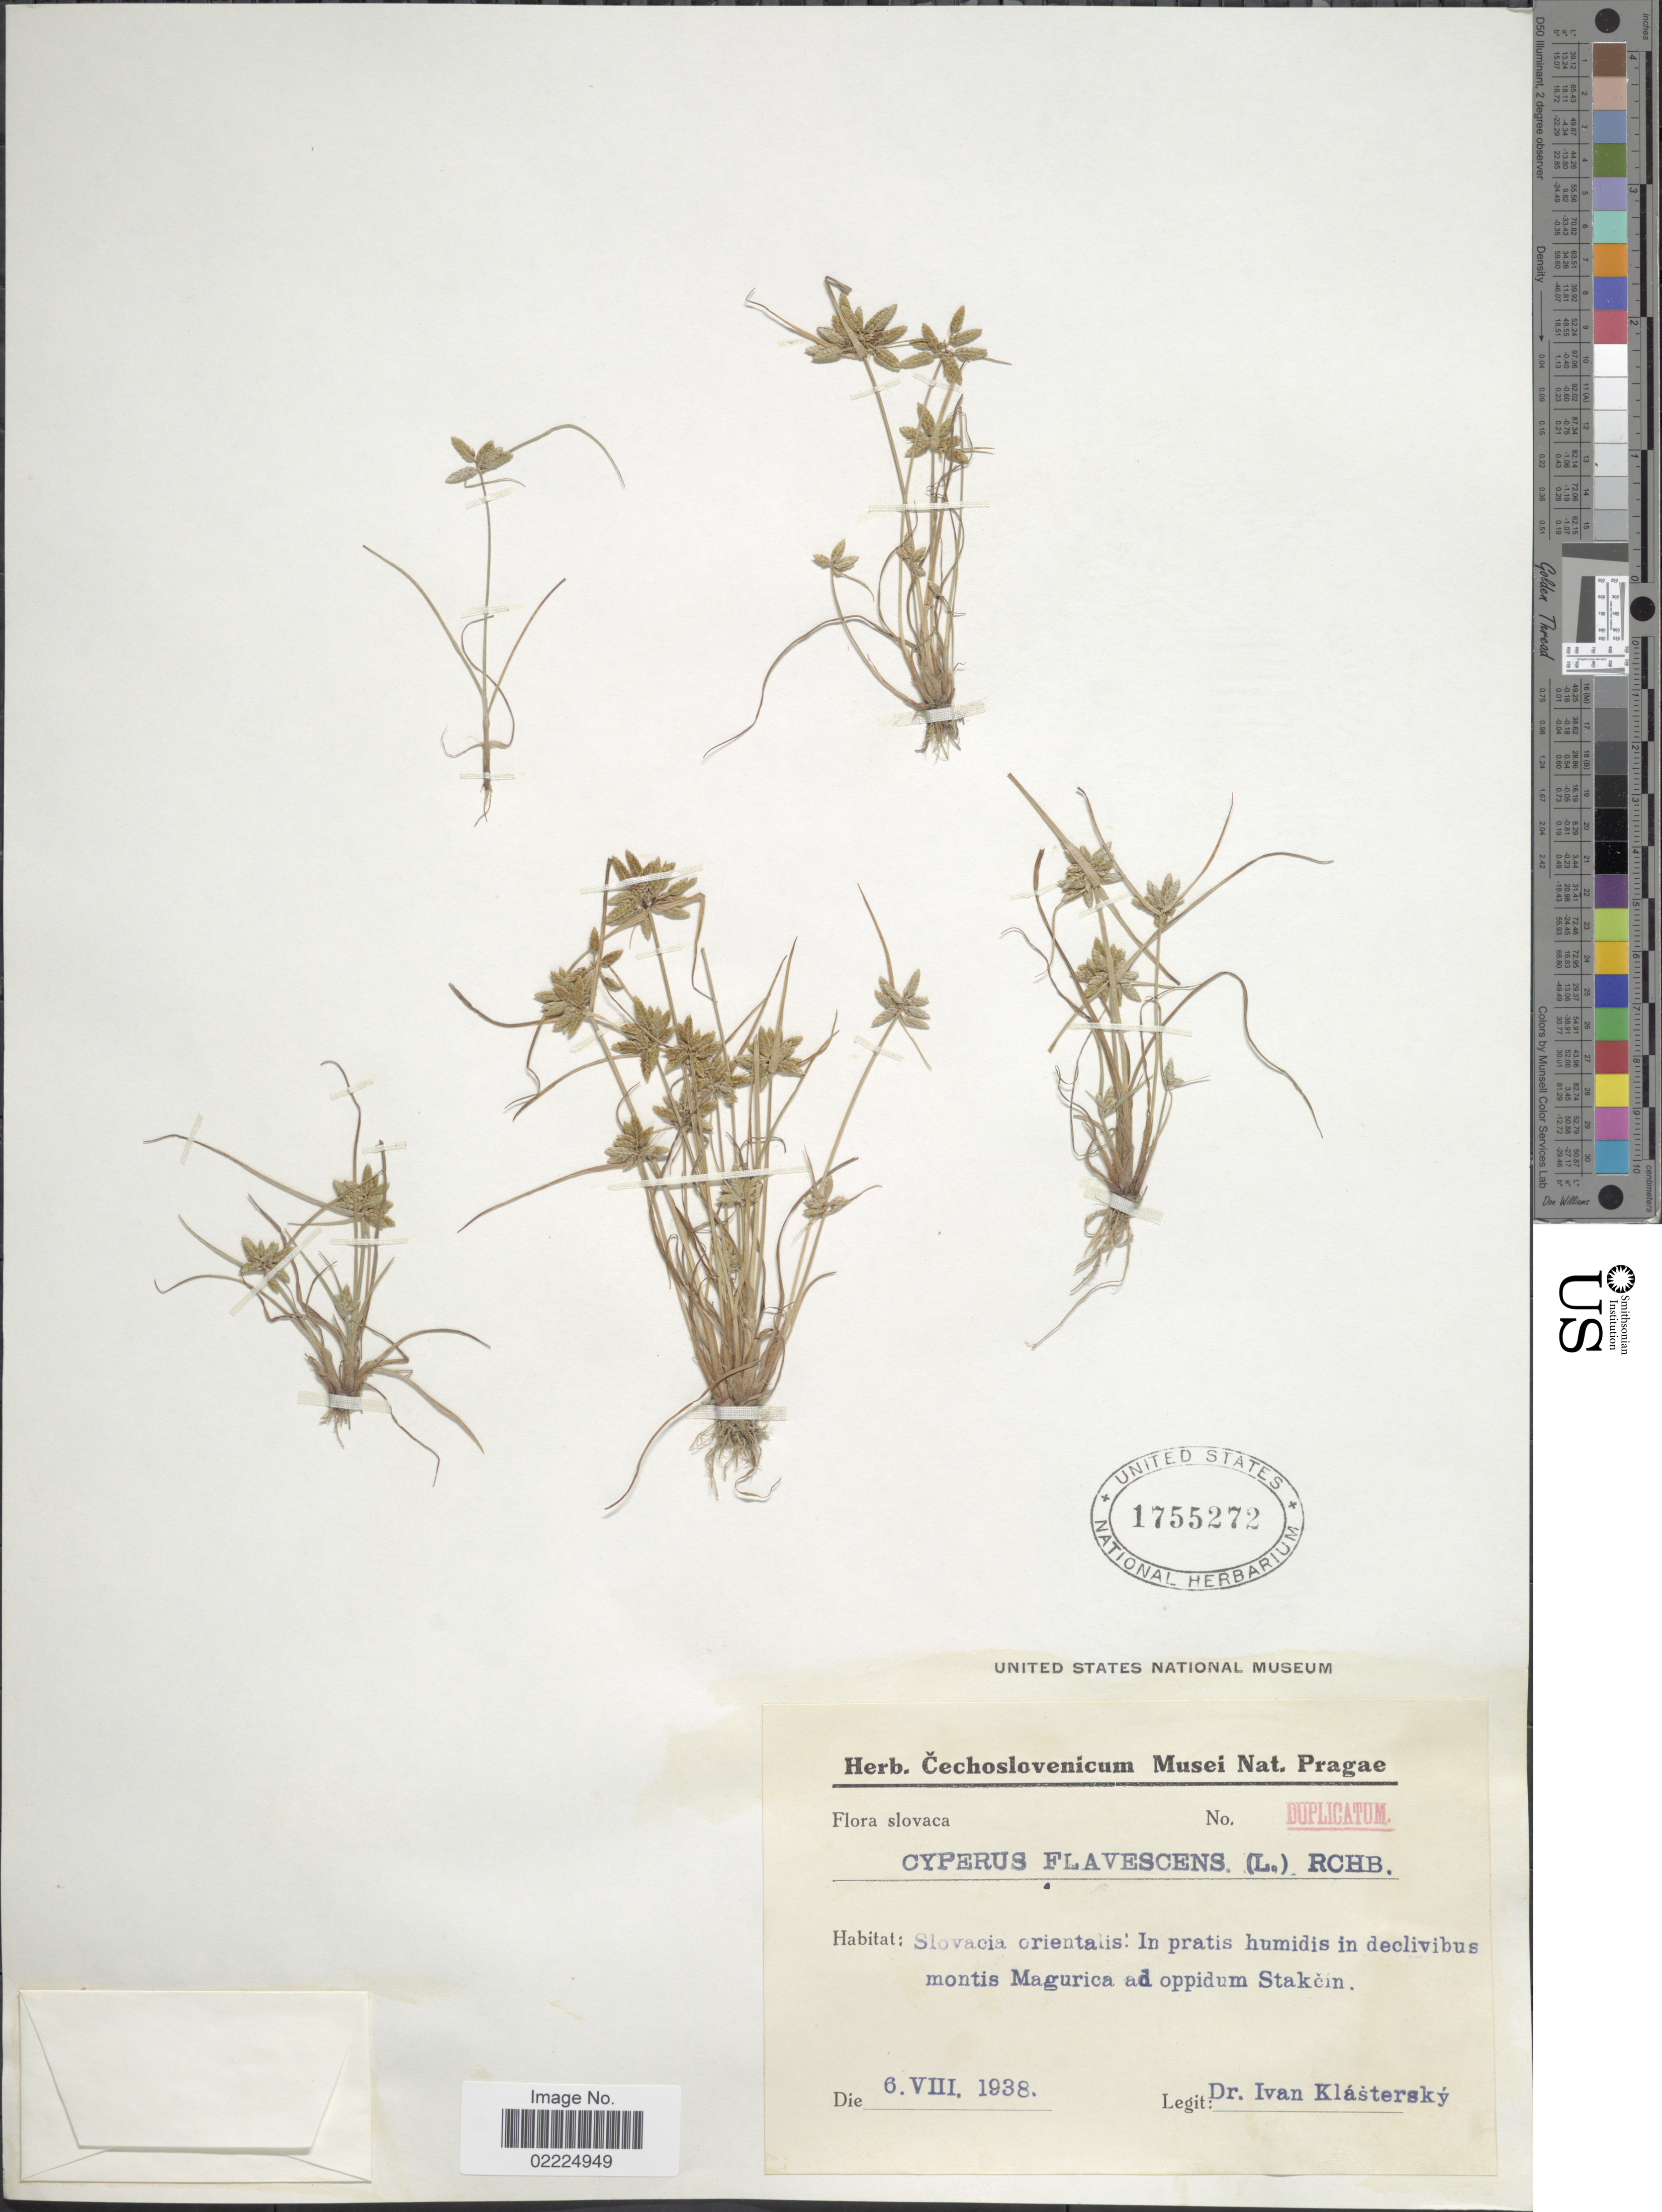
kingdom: Plantae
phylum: Tracheophyta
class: Liliopsida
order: Poales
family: Cyperaceae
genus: Cyperus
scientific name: Cyperus flavescens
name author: L.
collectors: I. Klášterský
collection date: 1938-08-06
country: Slovakia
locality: Slovacia orientalis: In pratis humidis in declivibus montis Magurica ad oppidum Stakein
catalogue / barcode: US 1755272